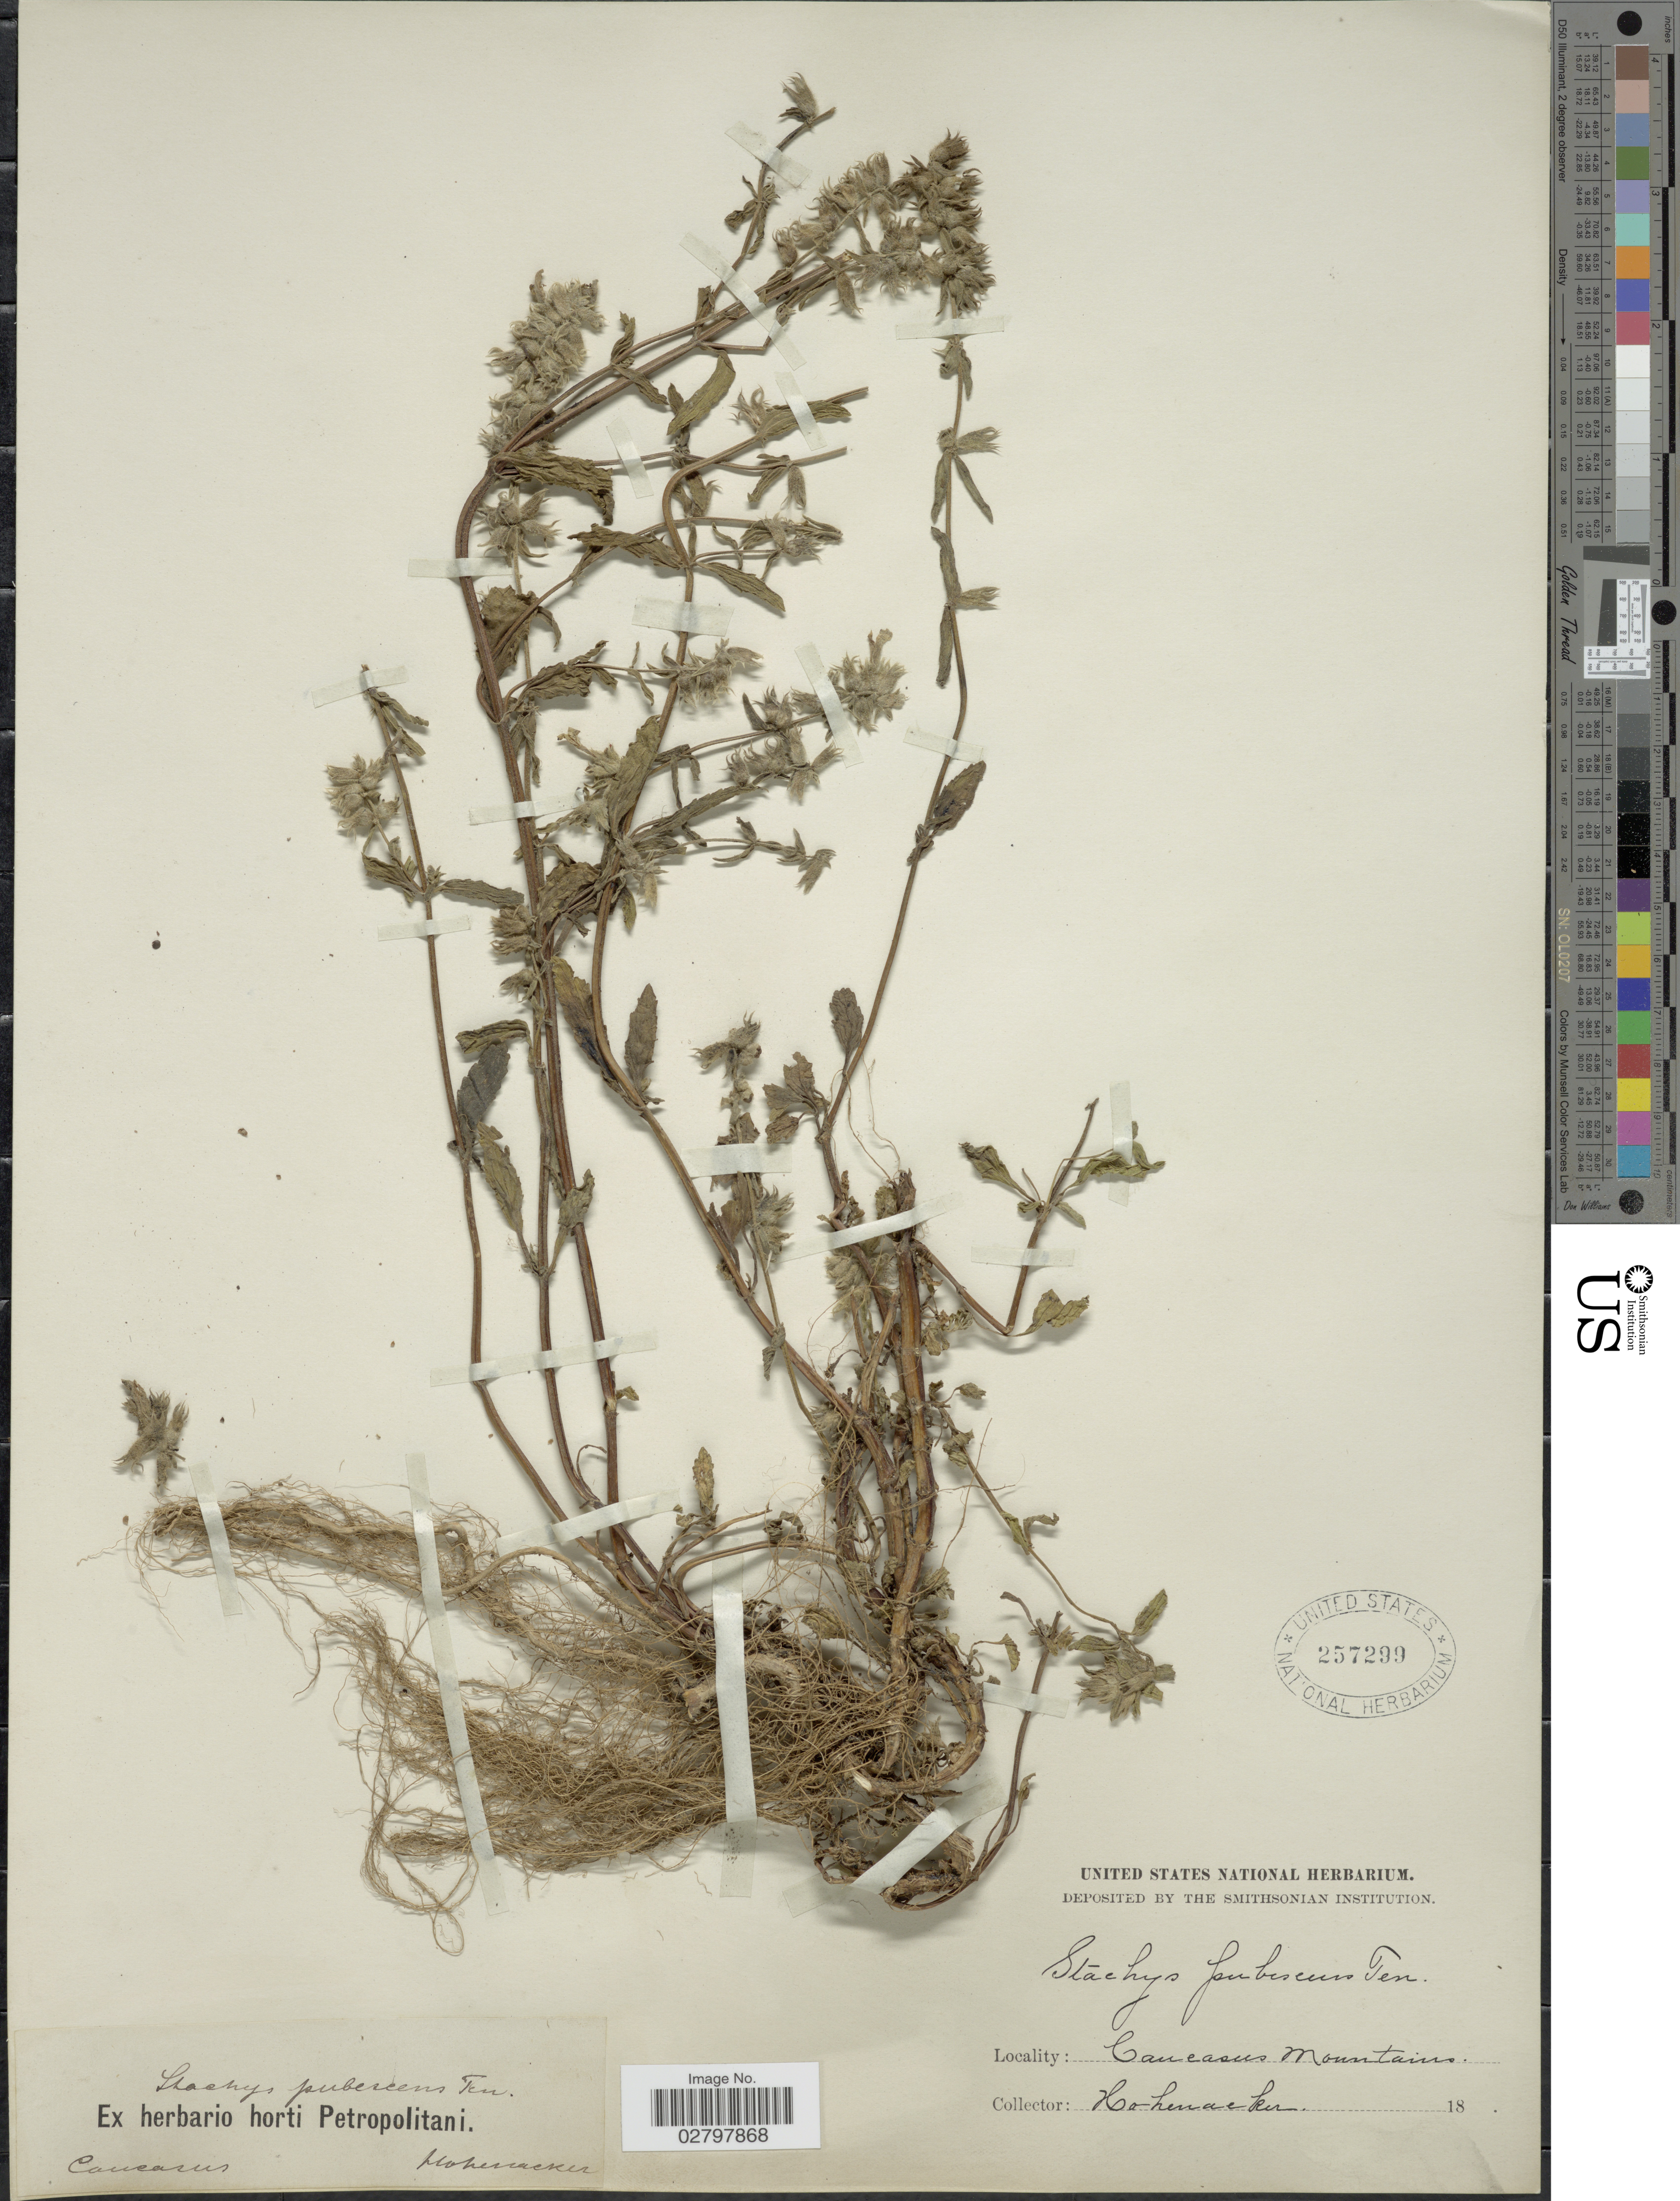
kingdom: Plantae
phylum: Tracheophyta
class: Magnoliopsida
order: Lamiales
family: Lamiaceae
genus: Stachys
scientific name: Stachys pubescens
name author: Ten.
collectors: Hohenacker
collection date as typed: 18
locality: Caucasus Mountains, Caucasus.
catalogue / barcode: US 257299